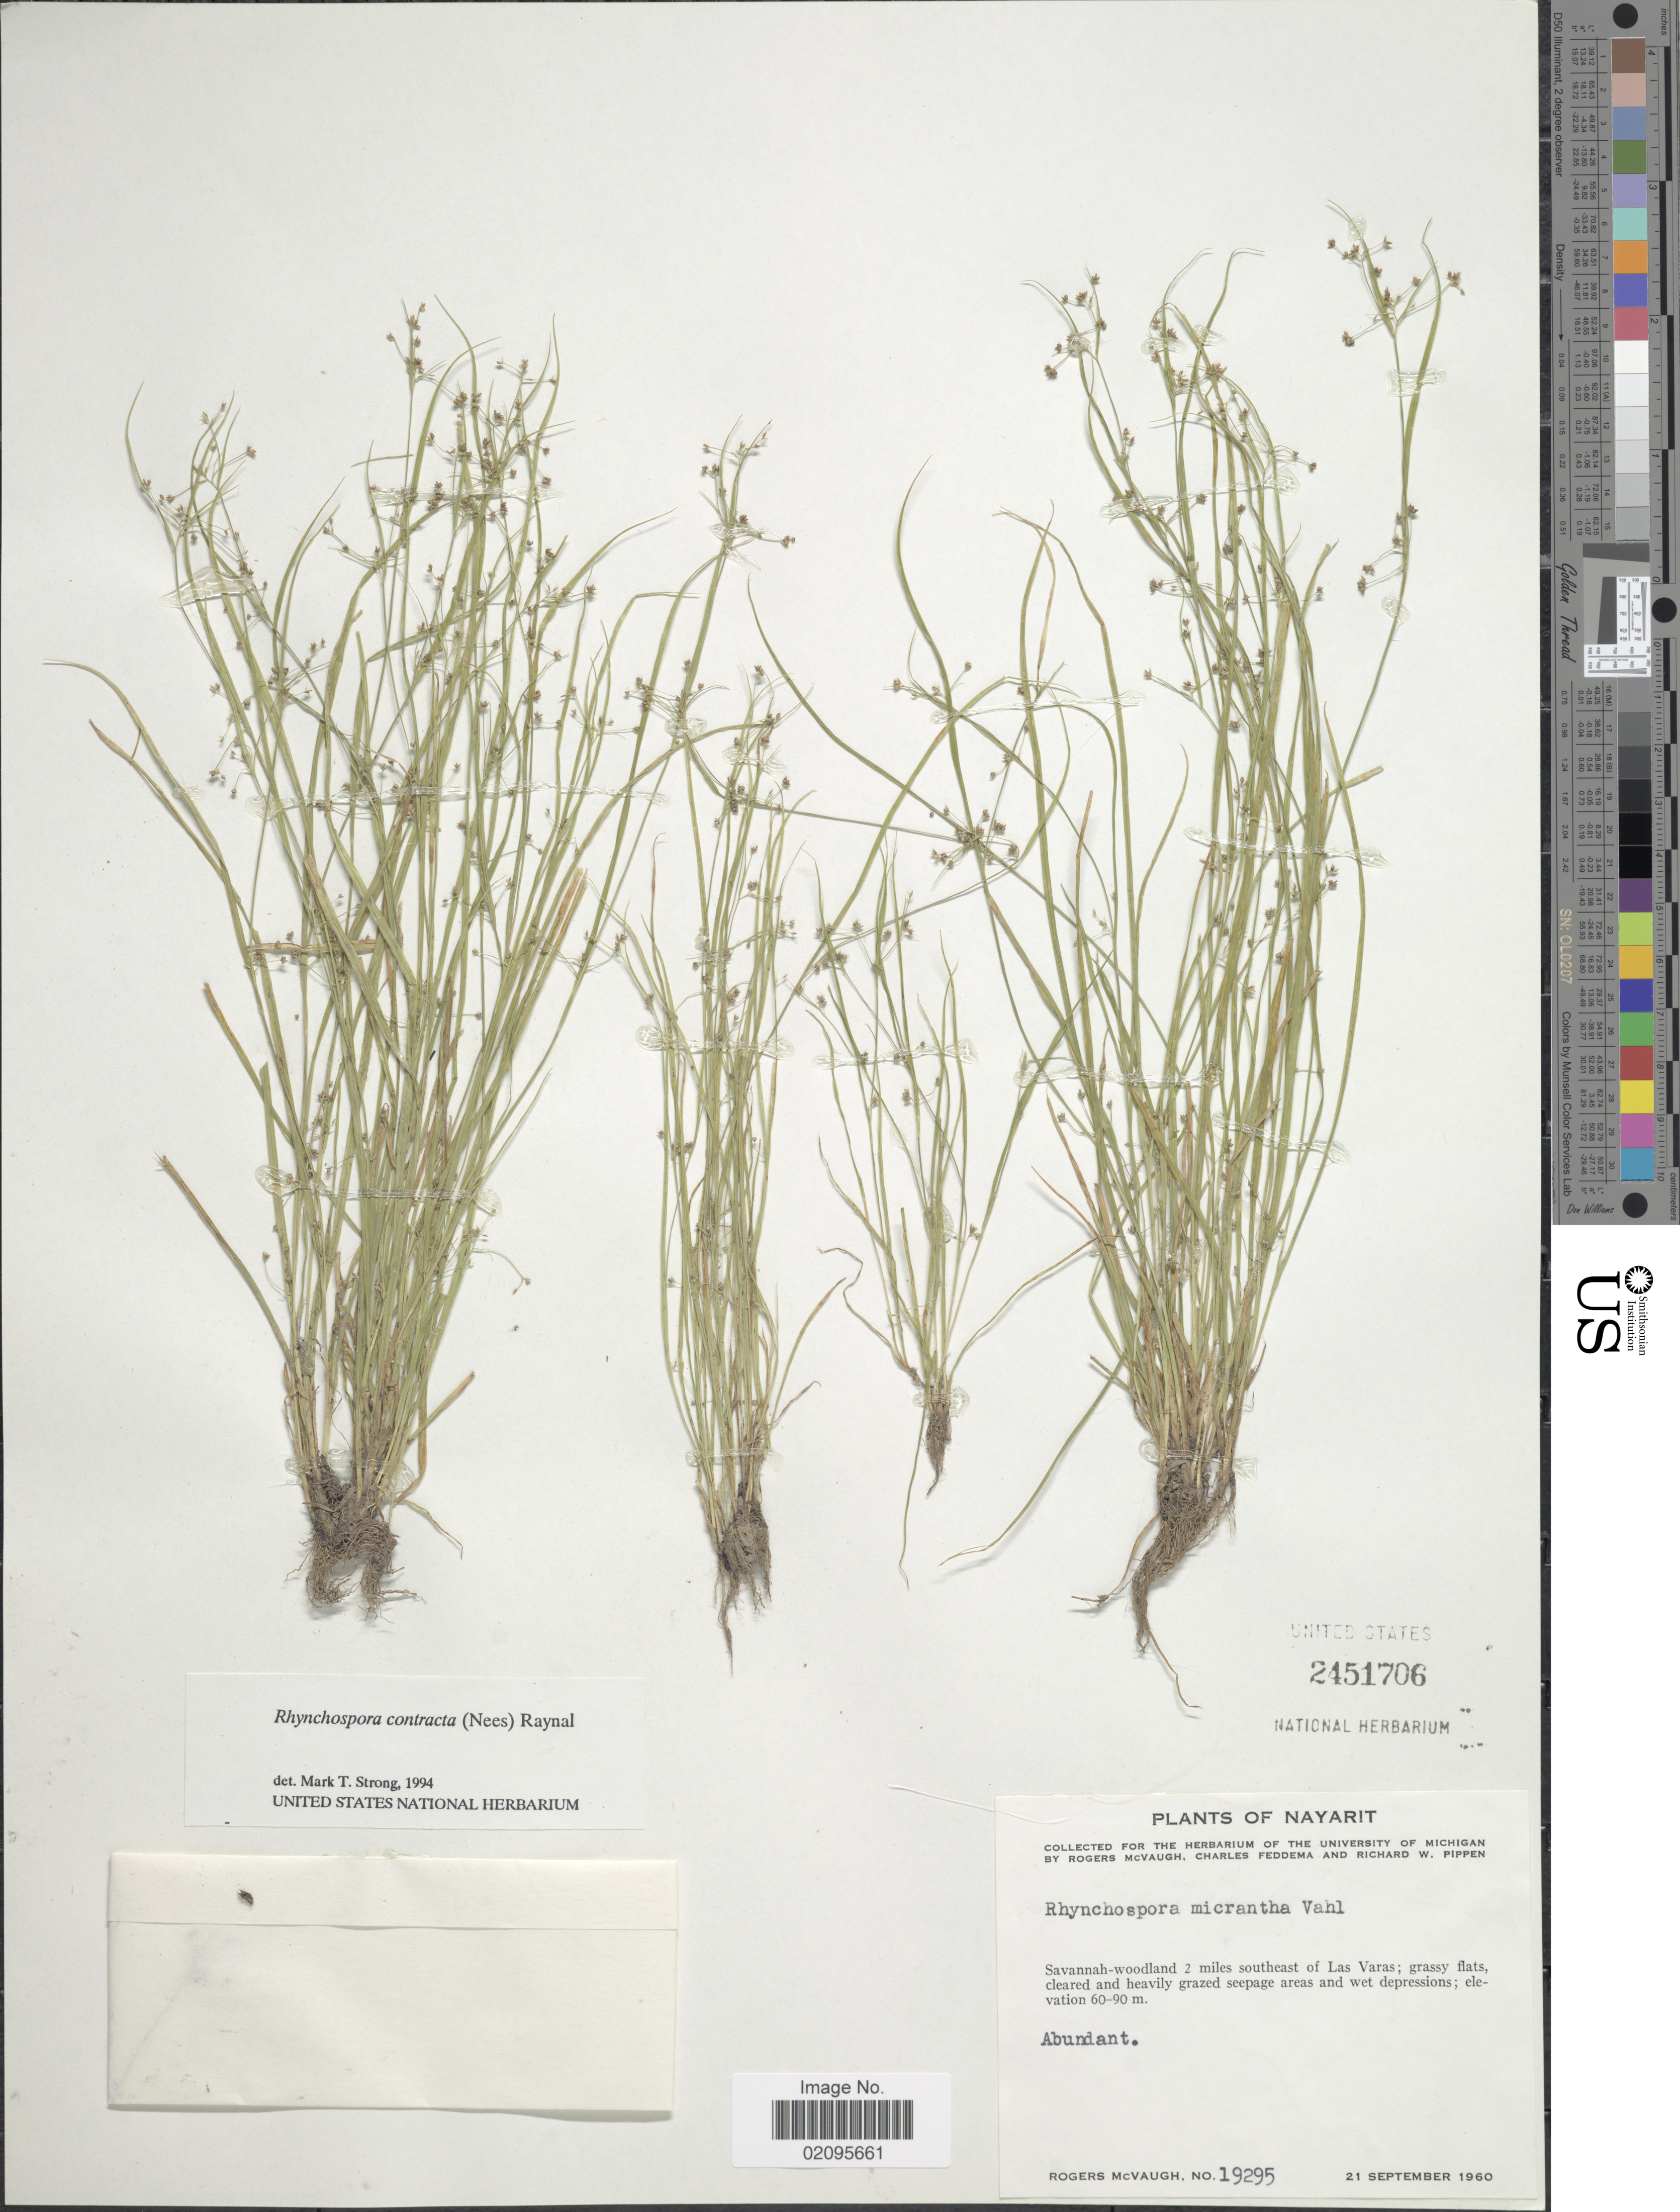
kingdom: Plantae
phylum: Tracheophyta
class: Liliopsida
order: Poales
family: Cyperaceae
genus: Rhynchospora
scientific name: Rhynchospora contracta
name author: (Nees) J. Raynal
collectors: R. McVaugh, C. Feddema & R. W. Pippen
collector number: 19295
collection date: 1960-09-21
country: Mexico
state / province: Nayarit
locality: Savannah-woodland 2 miles southeast of Las Varas; grassy flats, cleared and heavily grazed seepage areas and wet depressions.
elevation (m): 60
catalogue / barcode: US 2451706